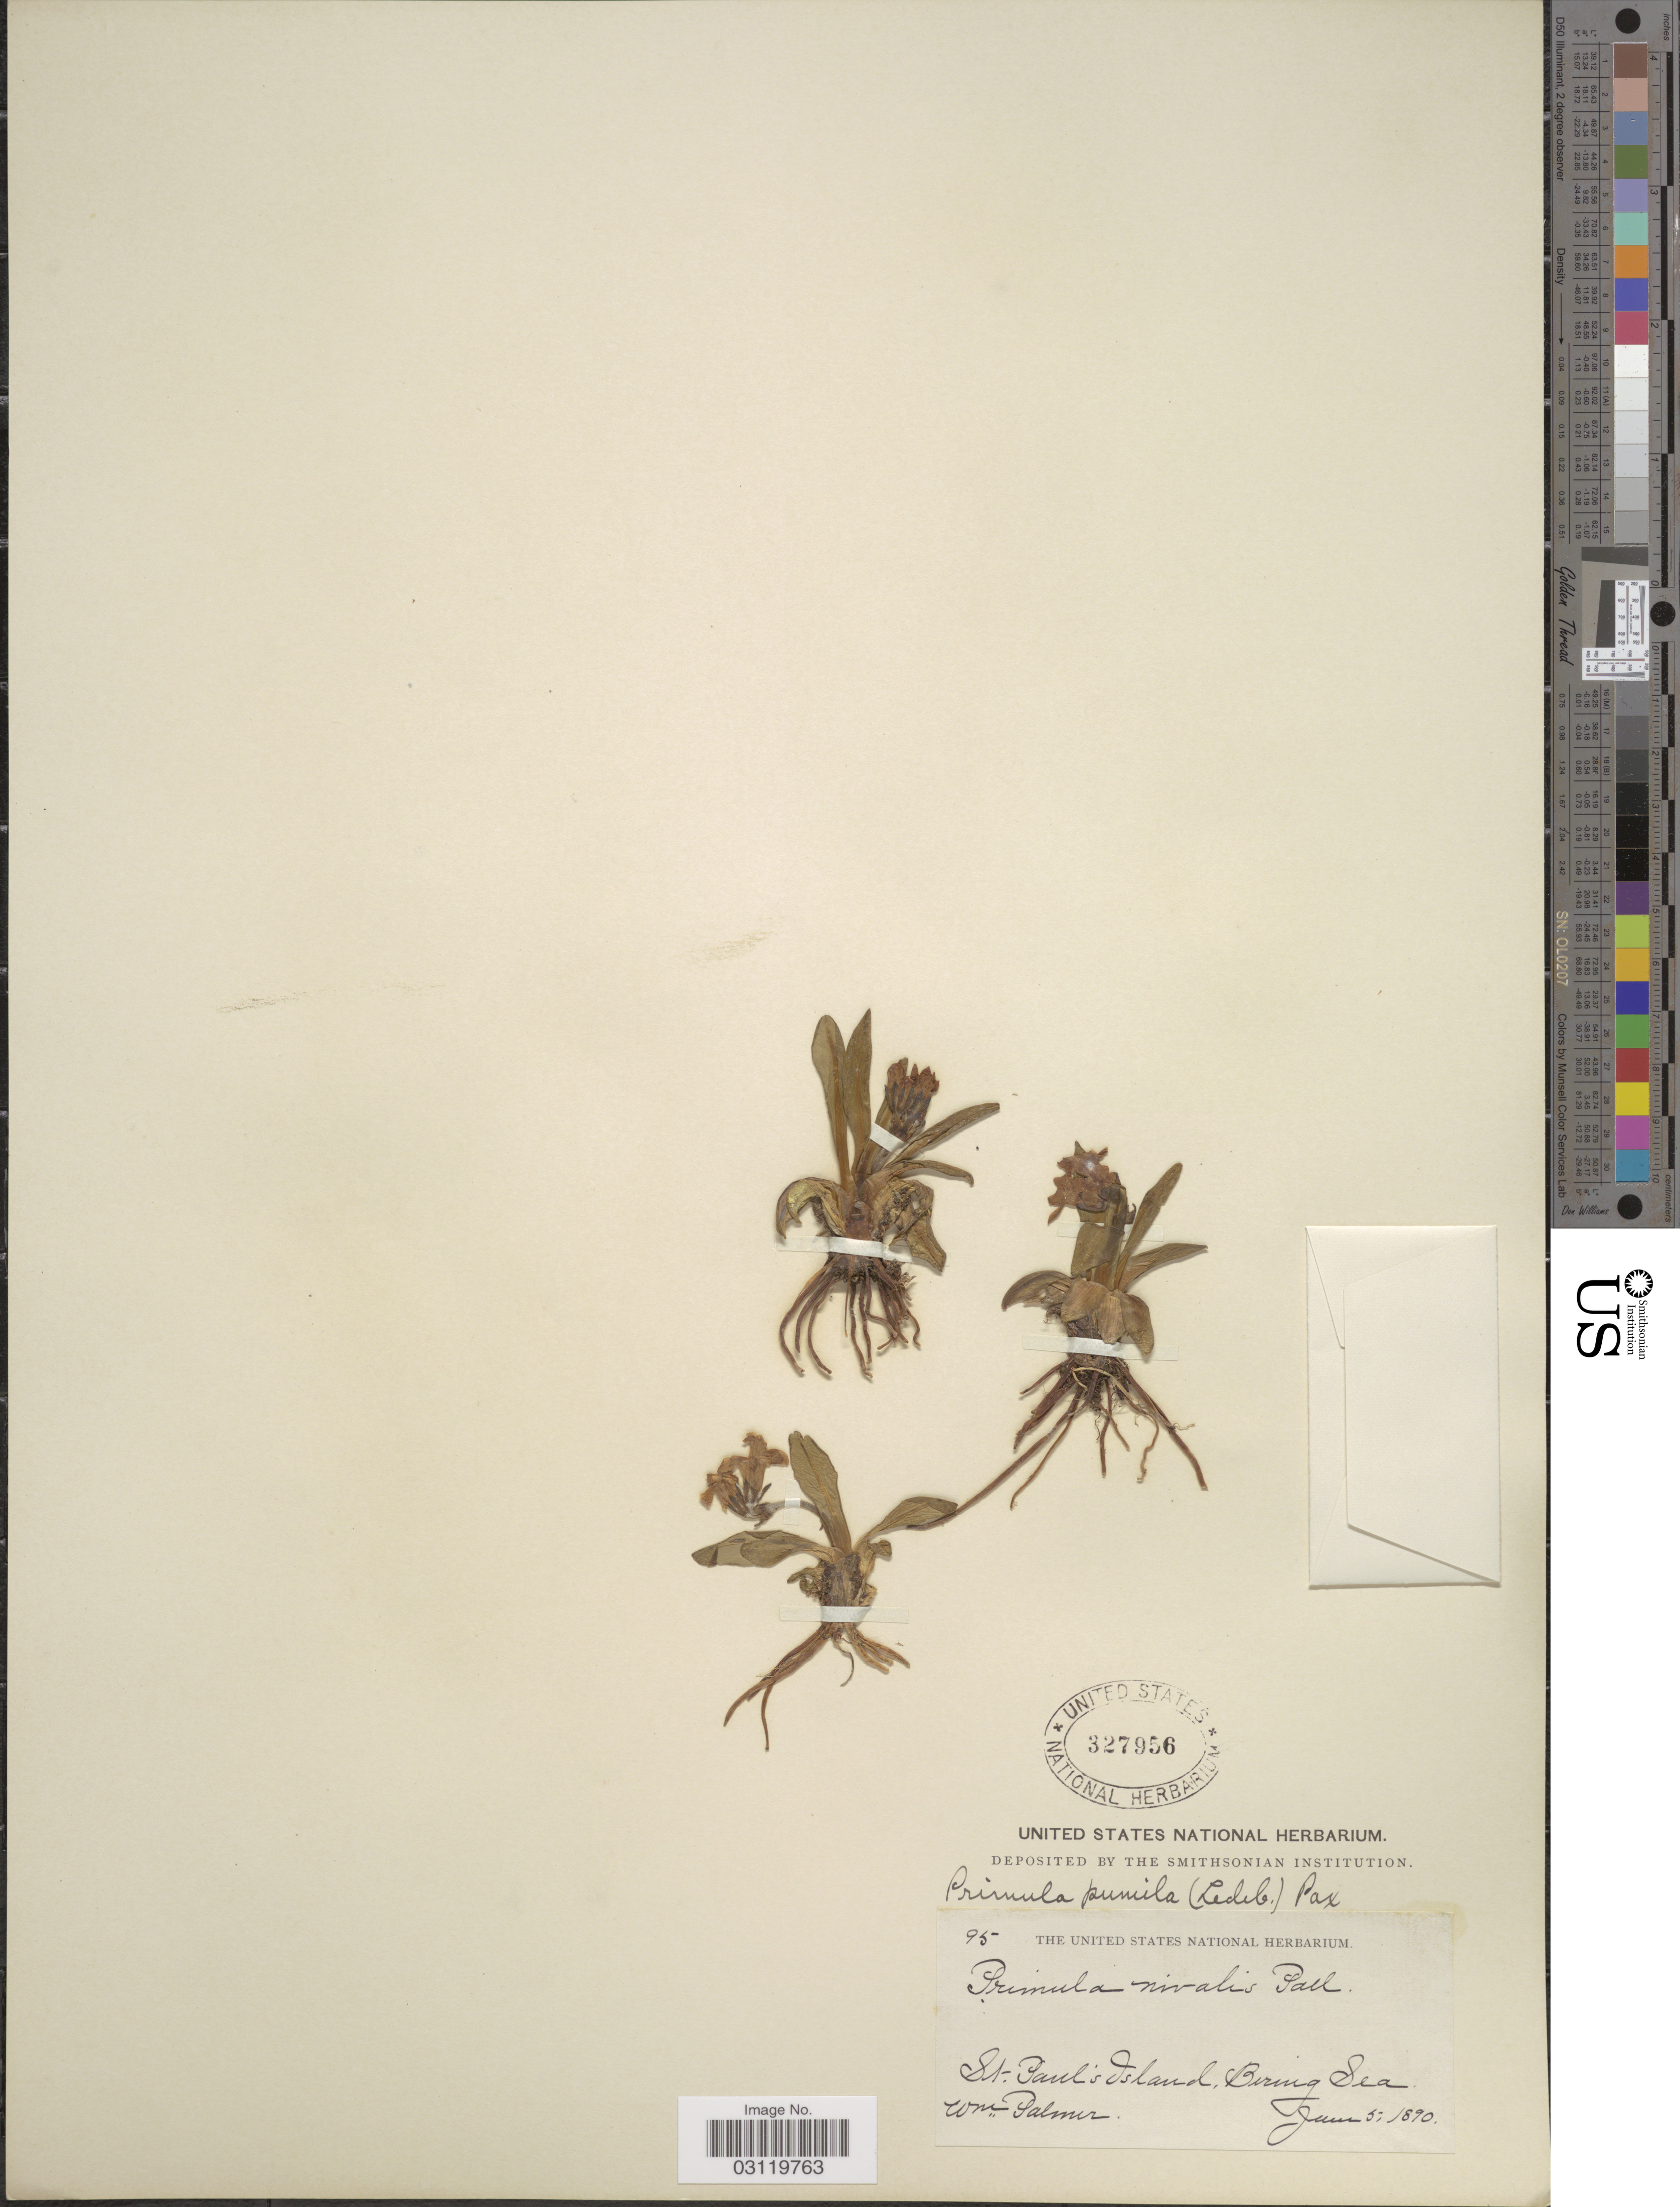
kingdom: Plantae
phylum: Tracheophyta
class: Magnoliopsida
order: Ericales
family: Primulaceae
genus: Primula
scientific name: Primula tschuktschorum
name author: Kjellm.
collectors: W. Palmer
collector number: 95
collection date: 1890-06-05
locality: St. Paul's Island, Bering Sea.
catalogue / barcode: US 327956